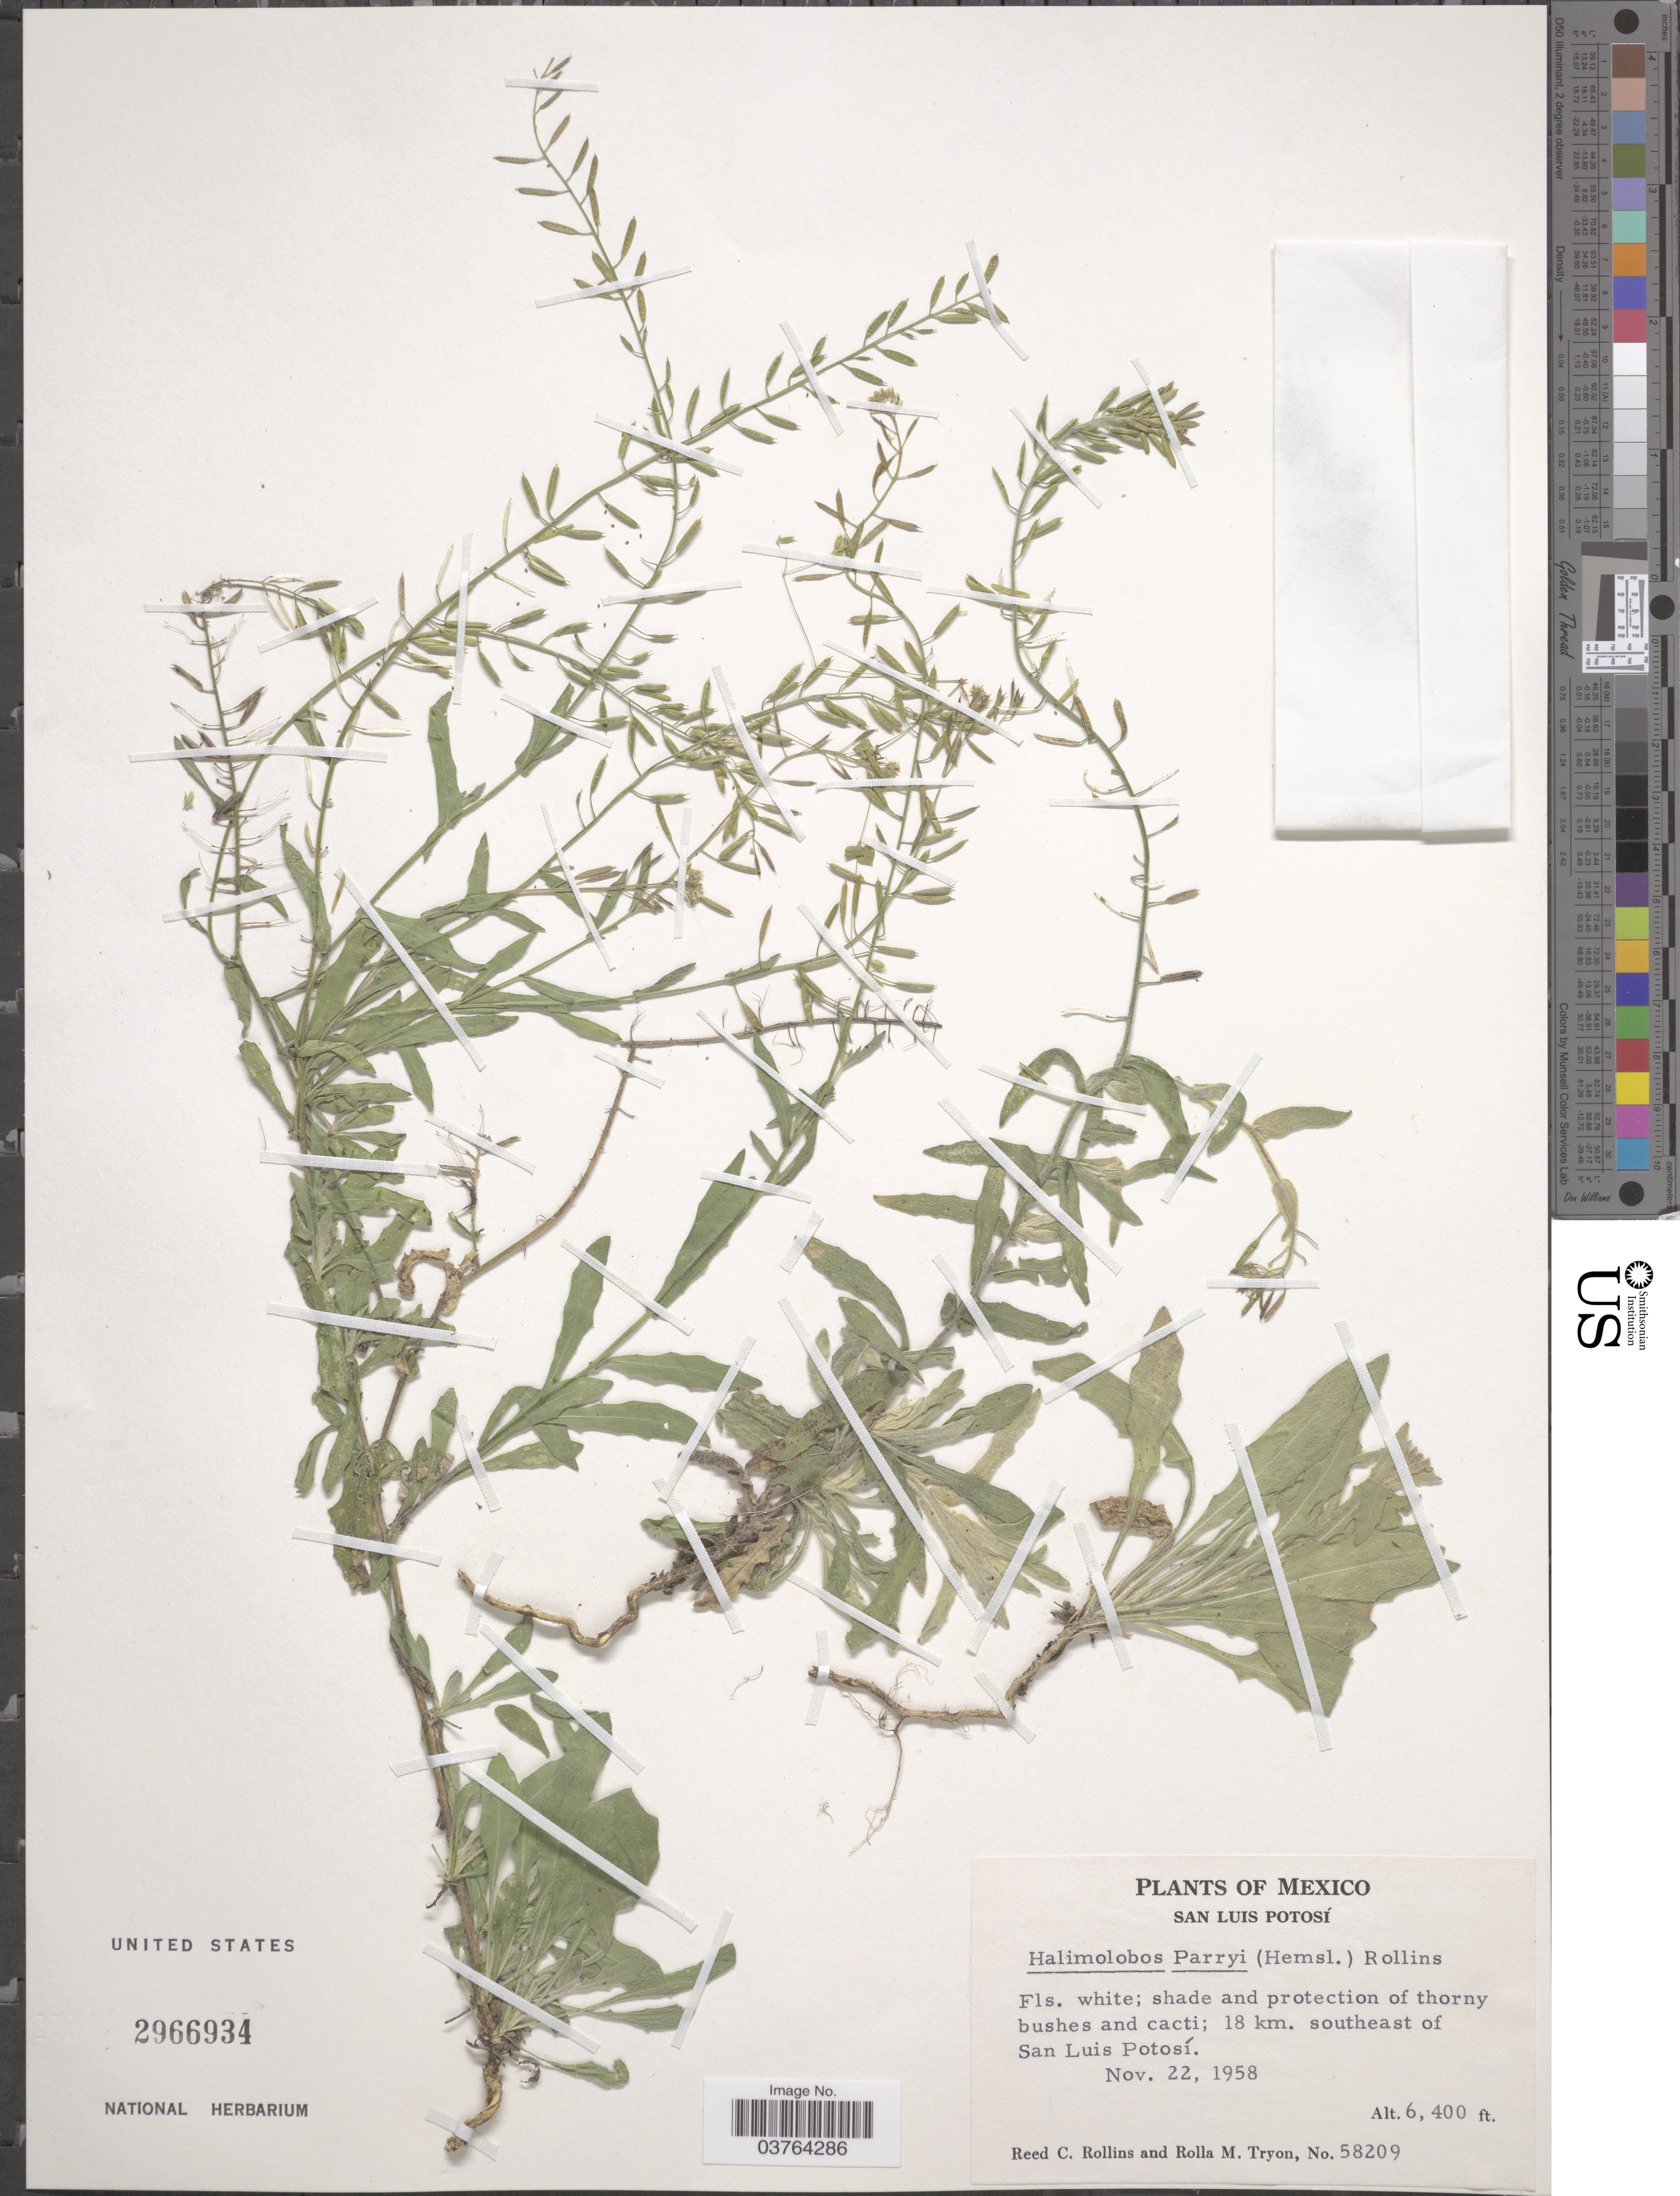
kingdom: Plantae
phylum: Tracheophyta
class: Magnoliopsida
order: Brassicales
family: Brassicaceae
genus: Halimolobos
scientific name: Halimolobos parryi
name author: Rollins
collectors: R. C. Rollins & R. M. Tryon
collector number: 58209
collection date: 1958-11-22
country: Mexico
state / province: San Luis Potosí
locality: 18 km. southeast of San Luis Potosí.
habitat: shade and protection of thorny shrubs and cacti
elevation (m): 1951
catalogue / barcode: US 2966934